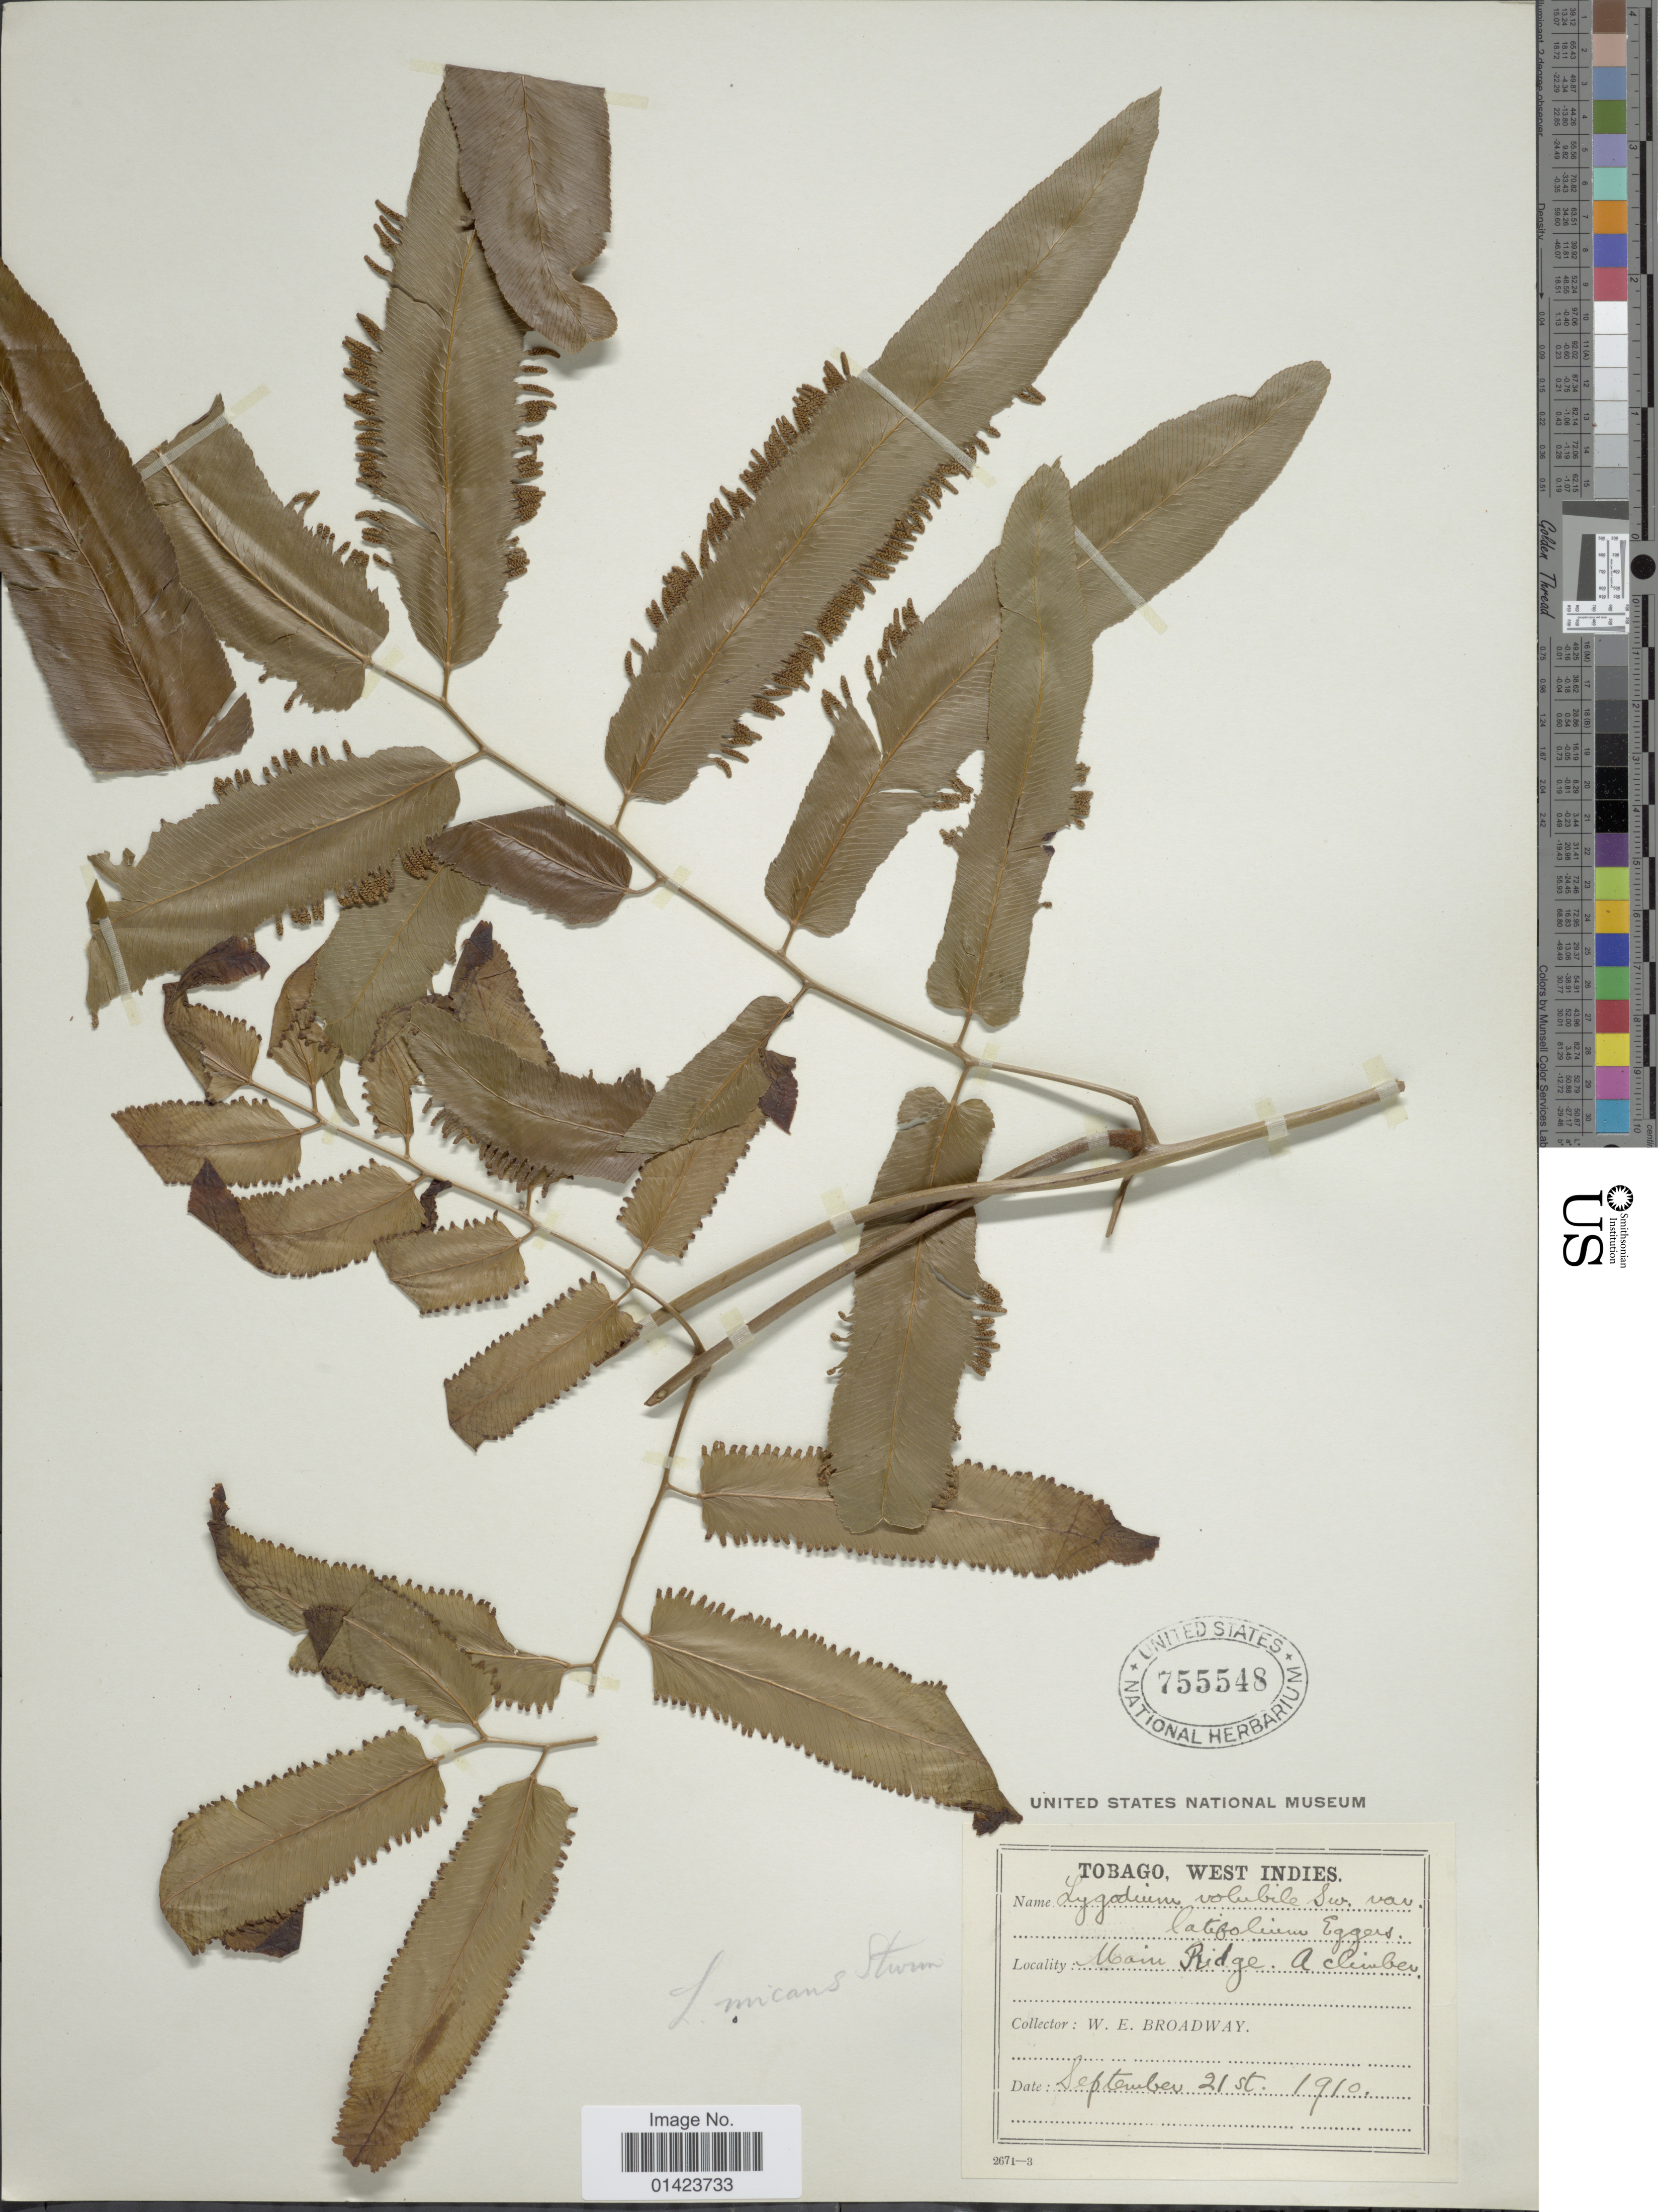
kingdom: Plantae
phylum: Tracheophyta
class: Polypodiopsida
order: Schizaeales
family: Lygodiaceae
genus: Lygodium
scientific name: Lygodium volubile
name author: Sw.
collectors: W. E. Broadway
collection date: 1910-09-21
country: Trinidad and Tobago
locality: Tobago West Indies, Main ridge a climber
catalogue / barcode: US 755548